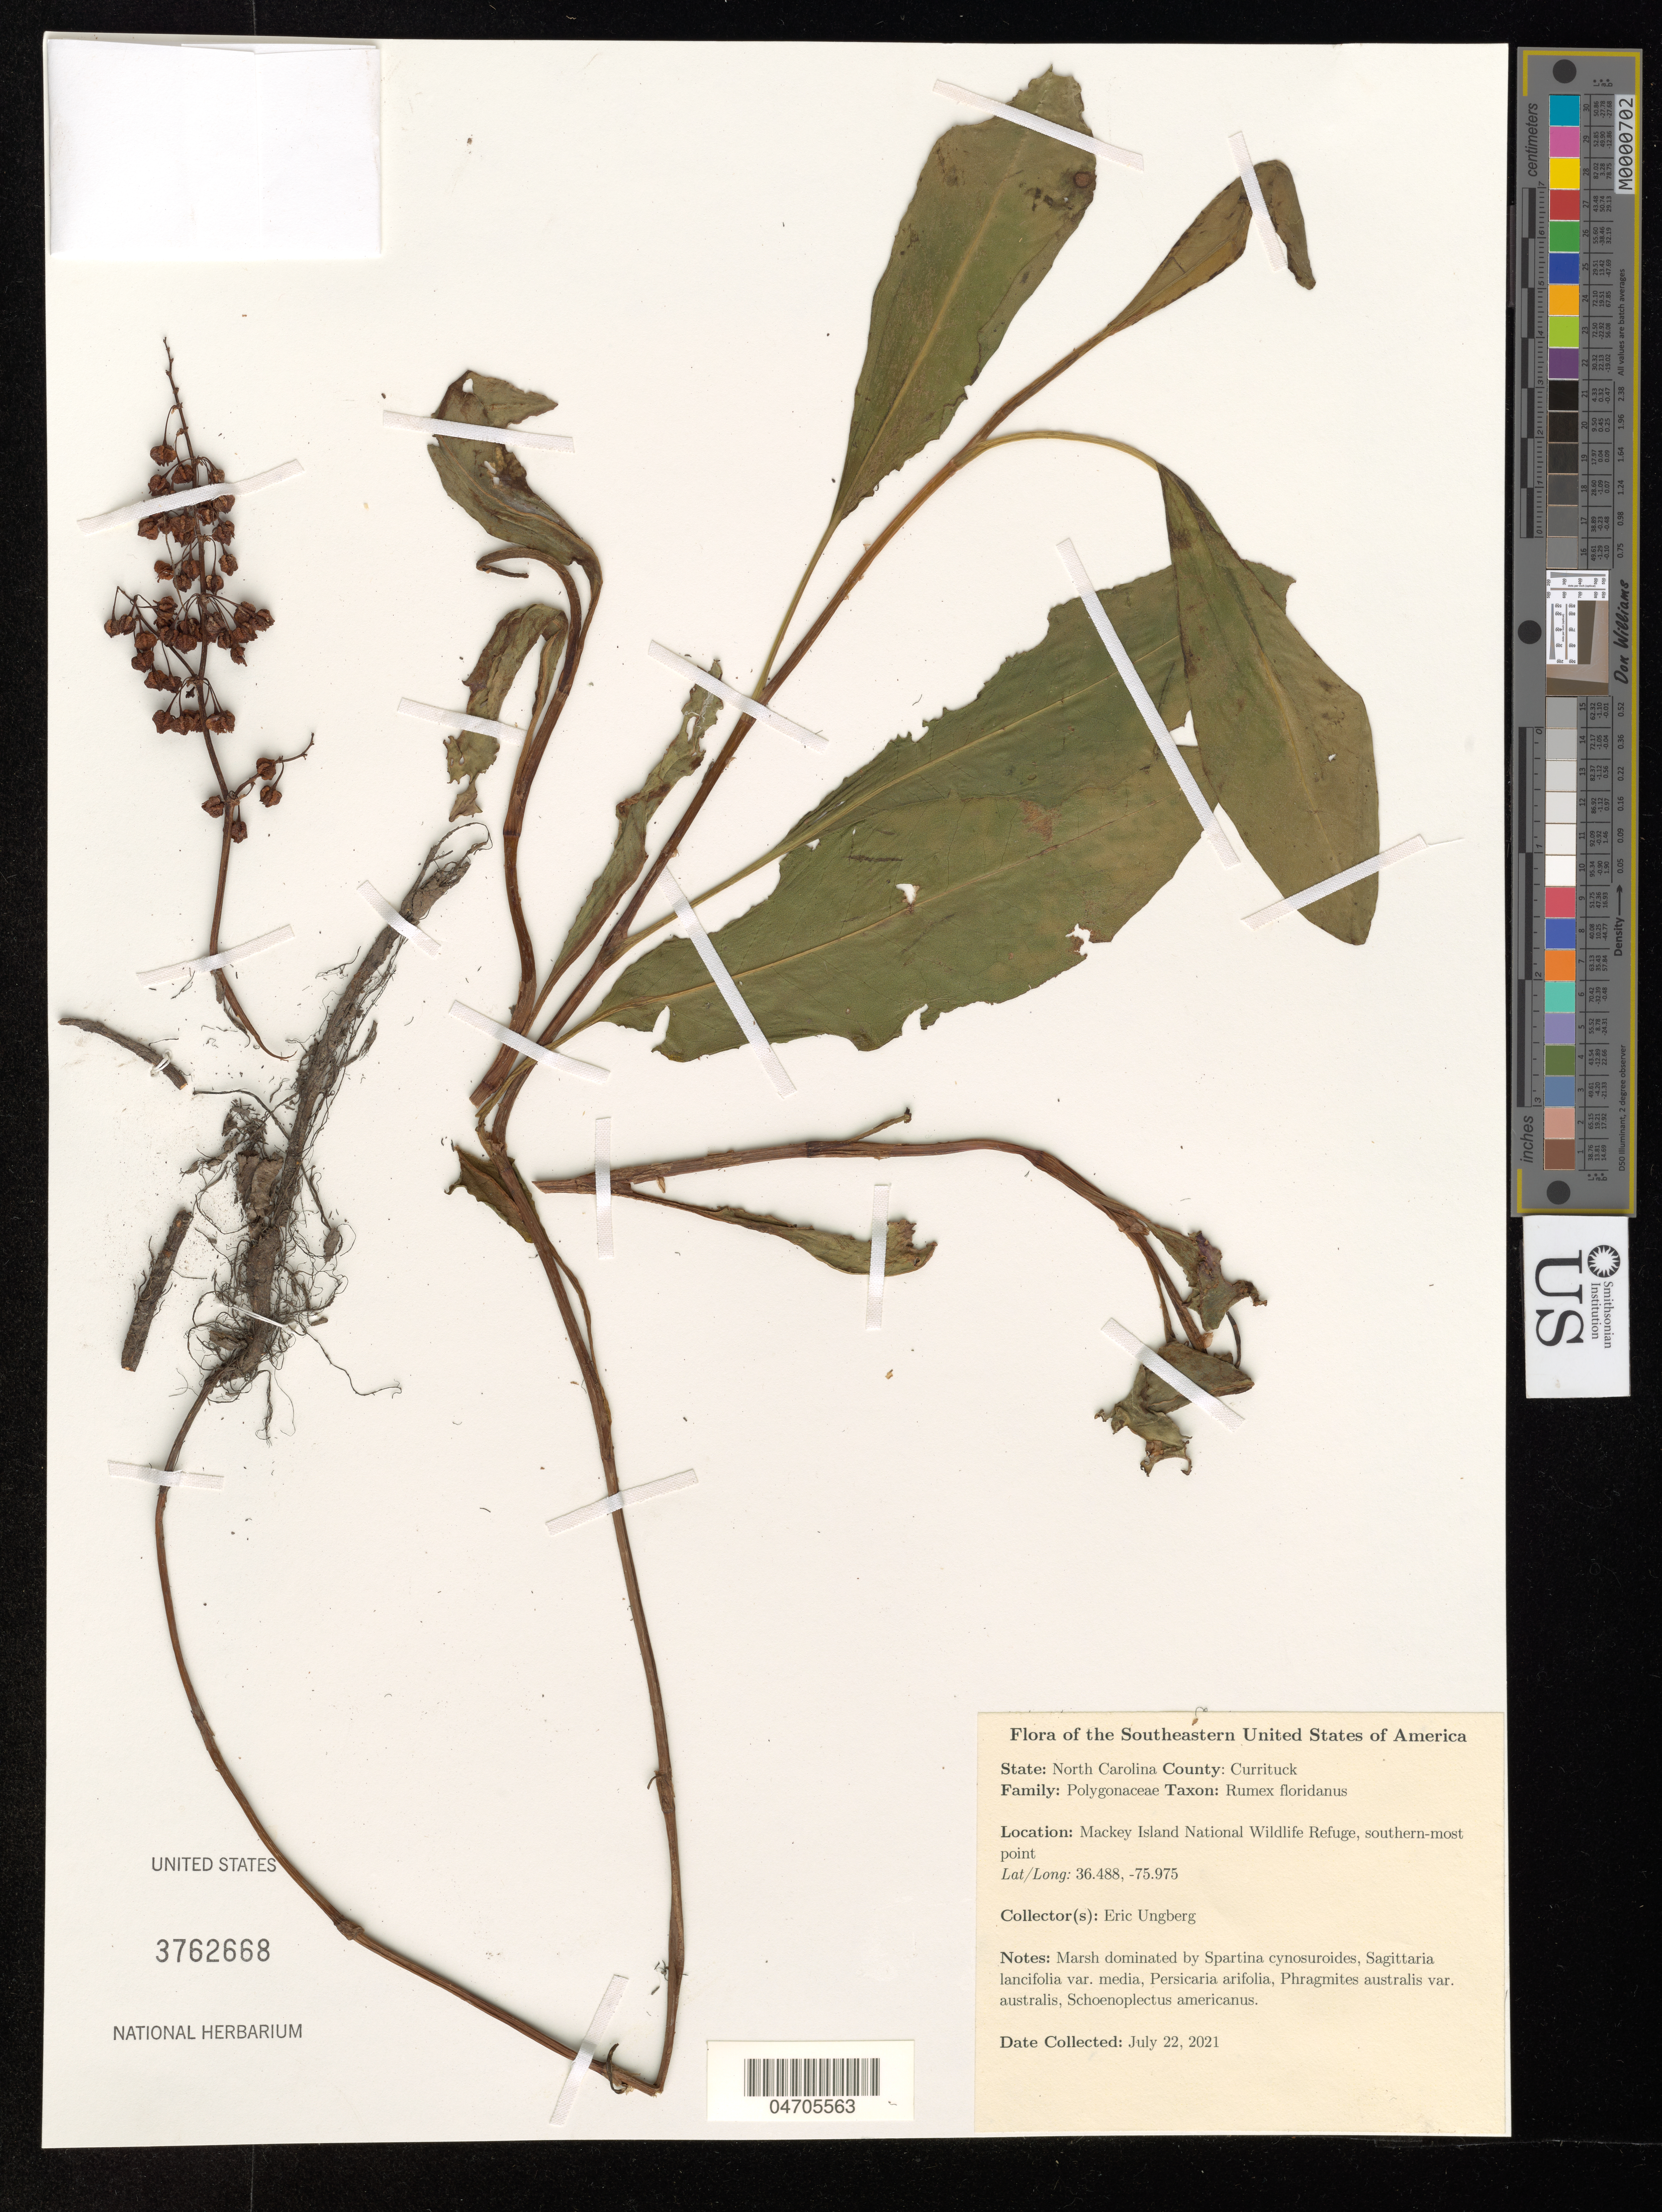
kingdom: Plantae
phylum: Tracheophyta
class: Magnoliopsida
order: Caryophyllales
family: Polygonaceae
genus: Rumex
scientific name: Rumex floridanus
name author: Meisn.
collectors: E. Ungberg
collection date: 2021-07-22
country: United States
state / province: North Carolina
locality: Southeastern United States of America. County: Currituck. Mackey Island National Wildlife Refuge, southern-most point.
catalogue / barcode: US 3762668